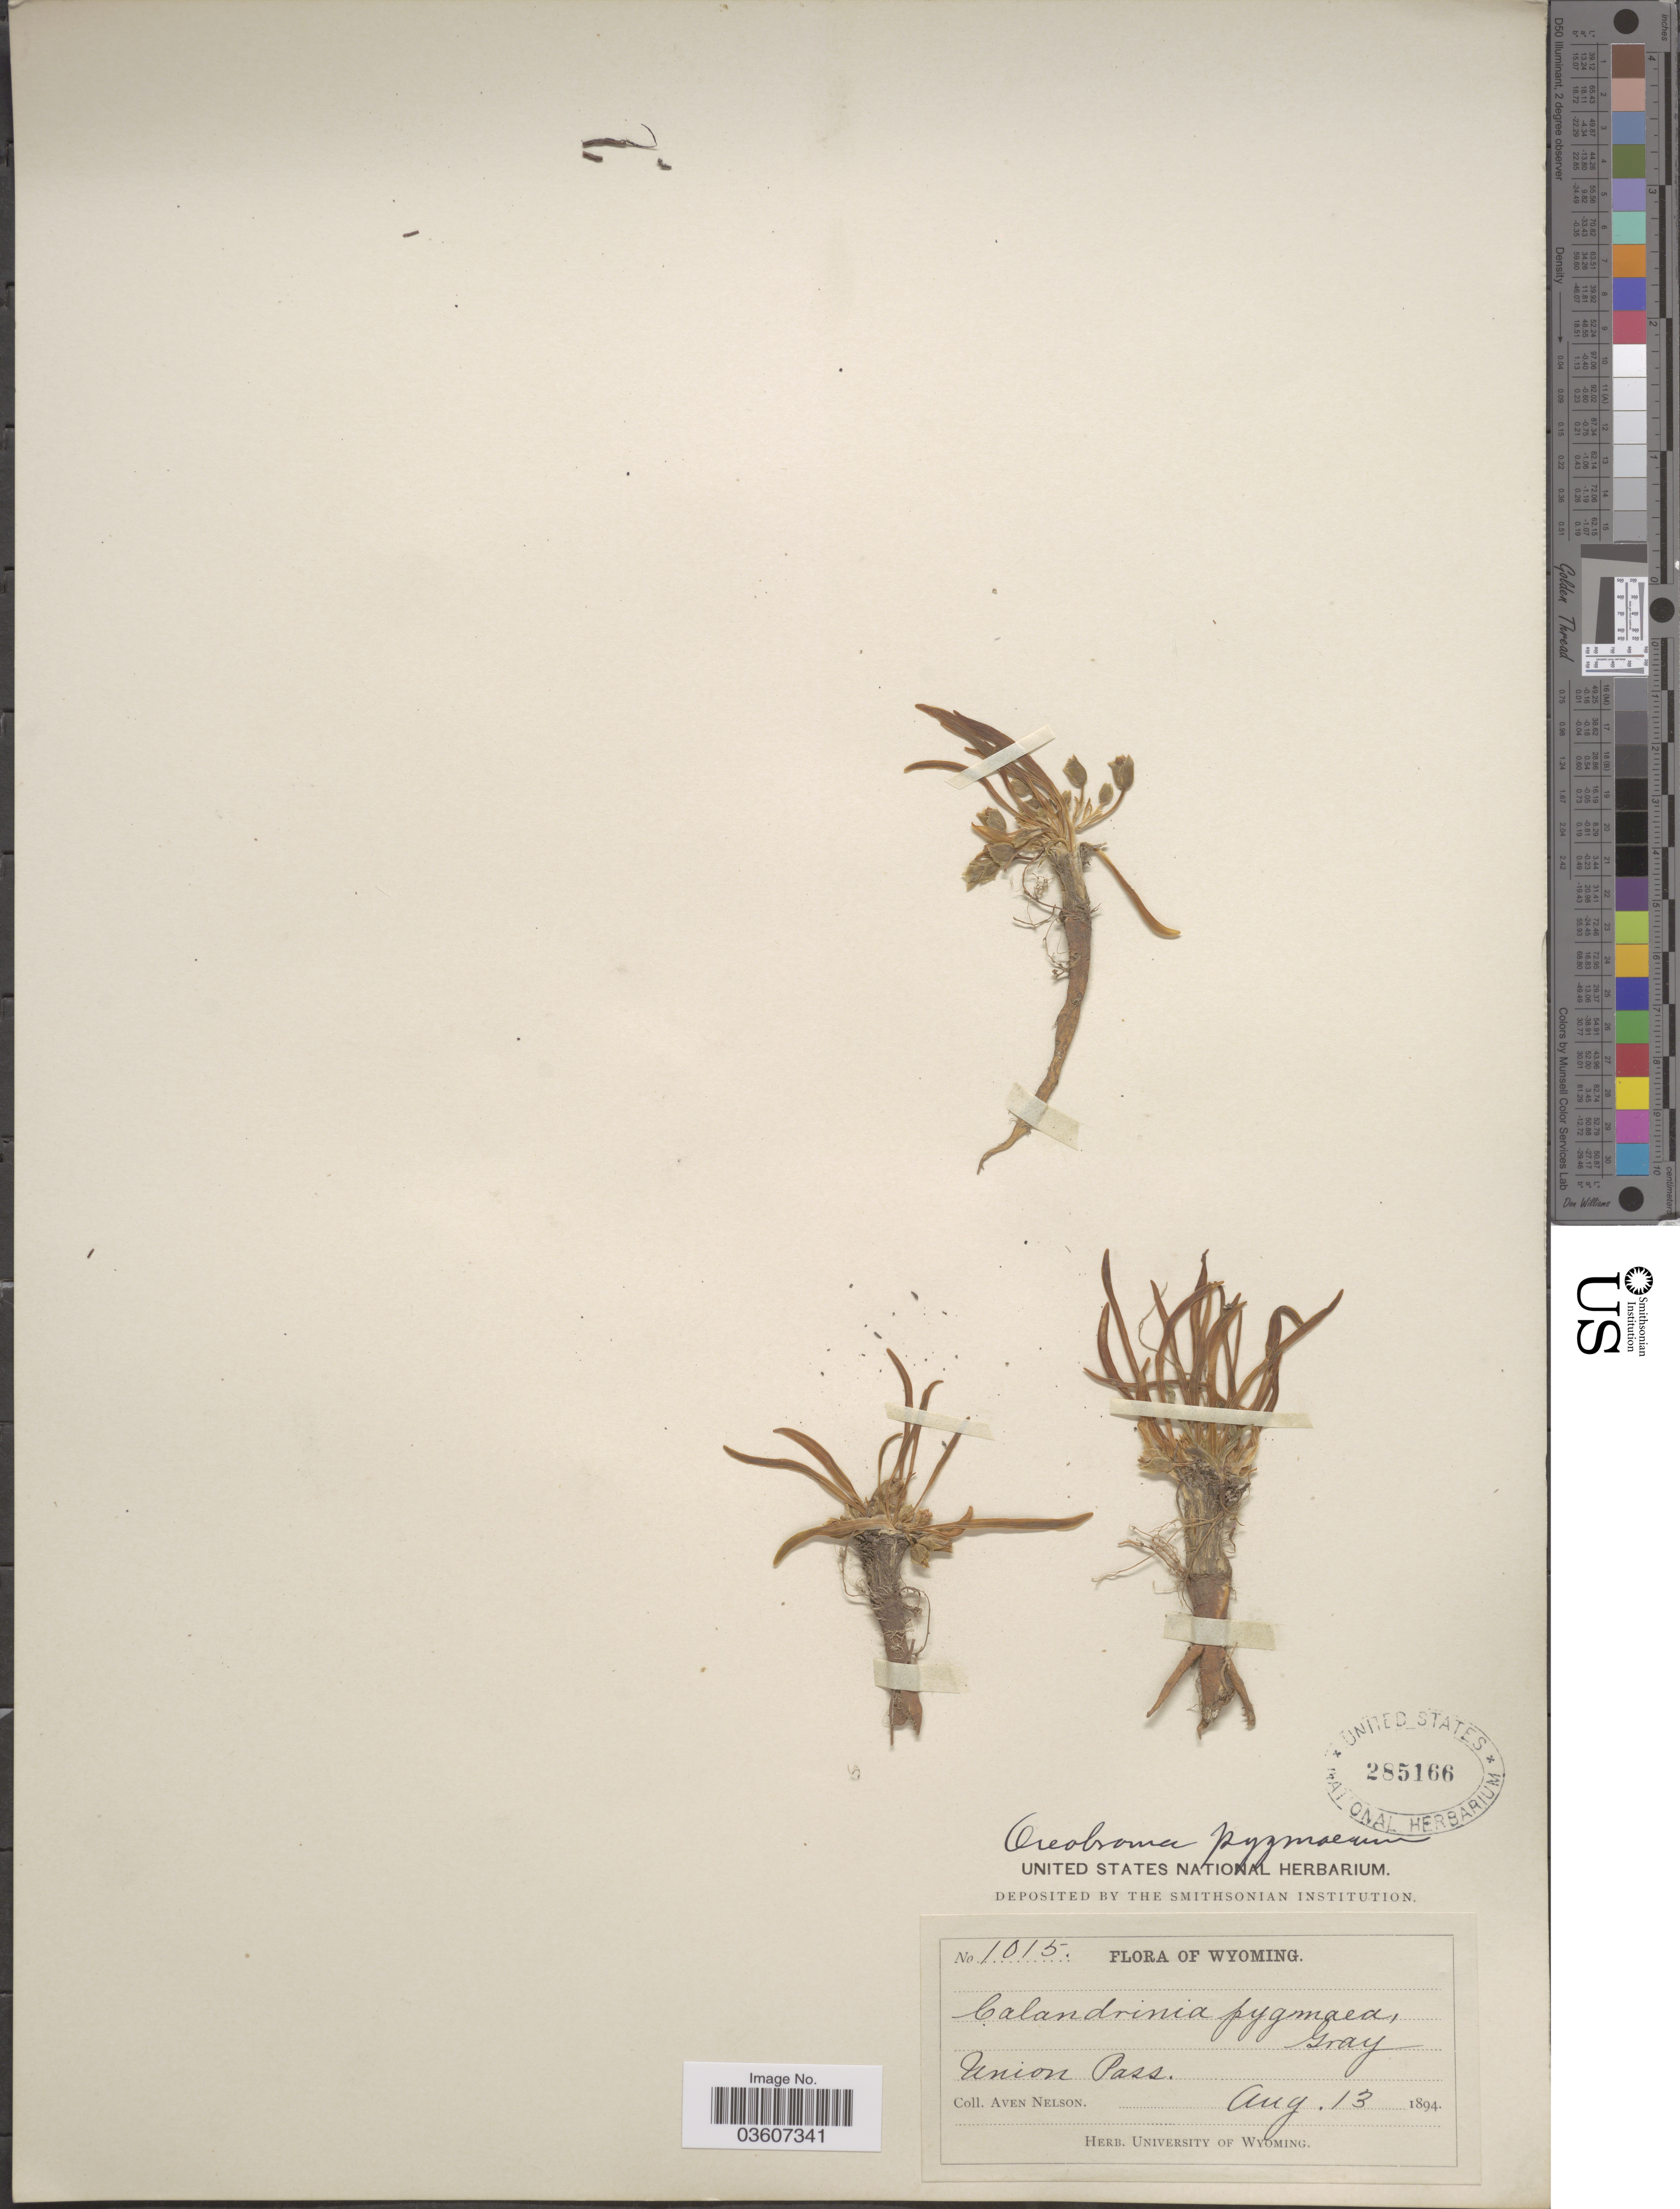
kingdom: Plantae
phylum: Tracheophyta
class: Magnoliopsida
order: Caryophyllales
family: Montiaceae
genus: Lewisia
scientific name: Lewisia pygmaea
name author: (A. Gray) B.L. Rob.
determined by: Strong, Mark T., (BOT), Smithsonian Institution - National Museum of Natural History (UNITED STATES)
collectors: A. Nelson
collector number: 1015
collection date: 1894-08-13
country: United States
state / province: Wyoming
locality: Union Pass.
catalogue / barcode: US 285166